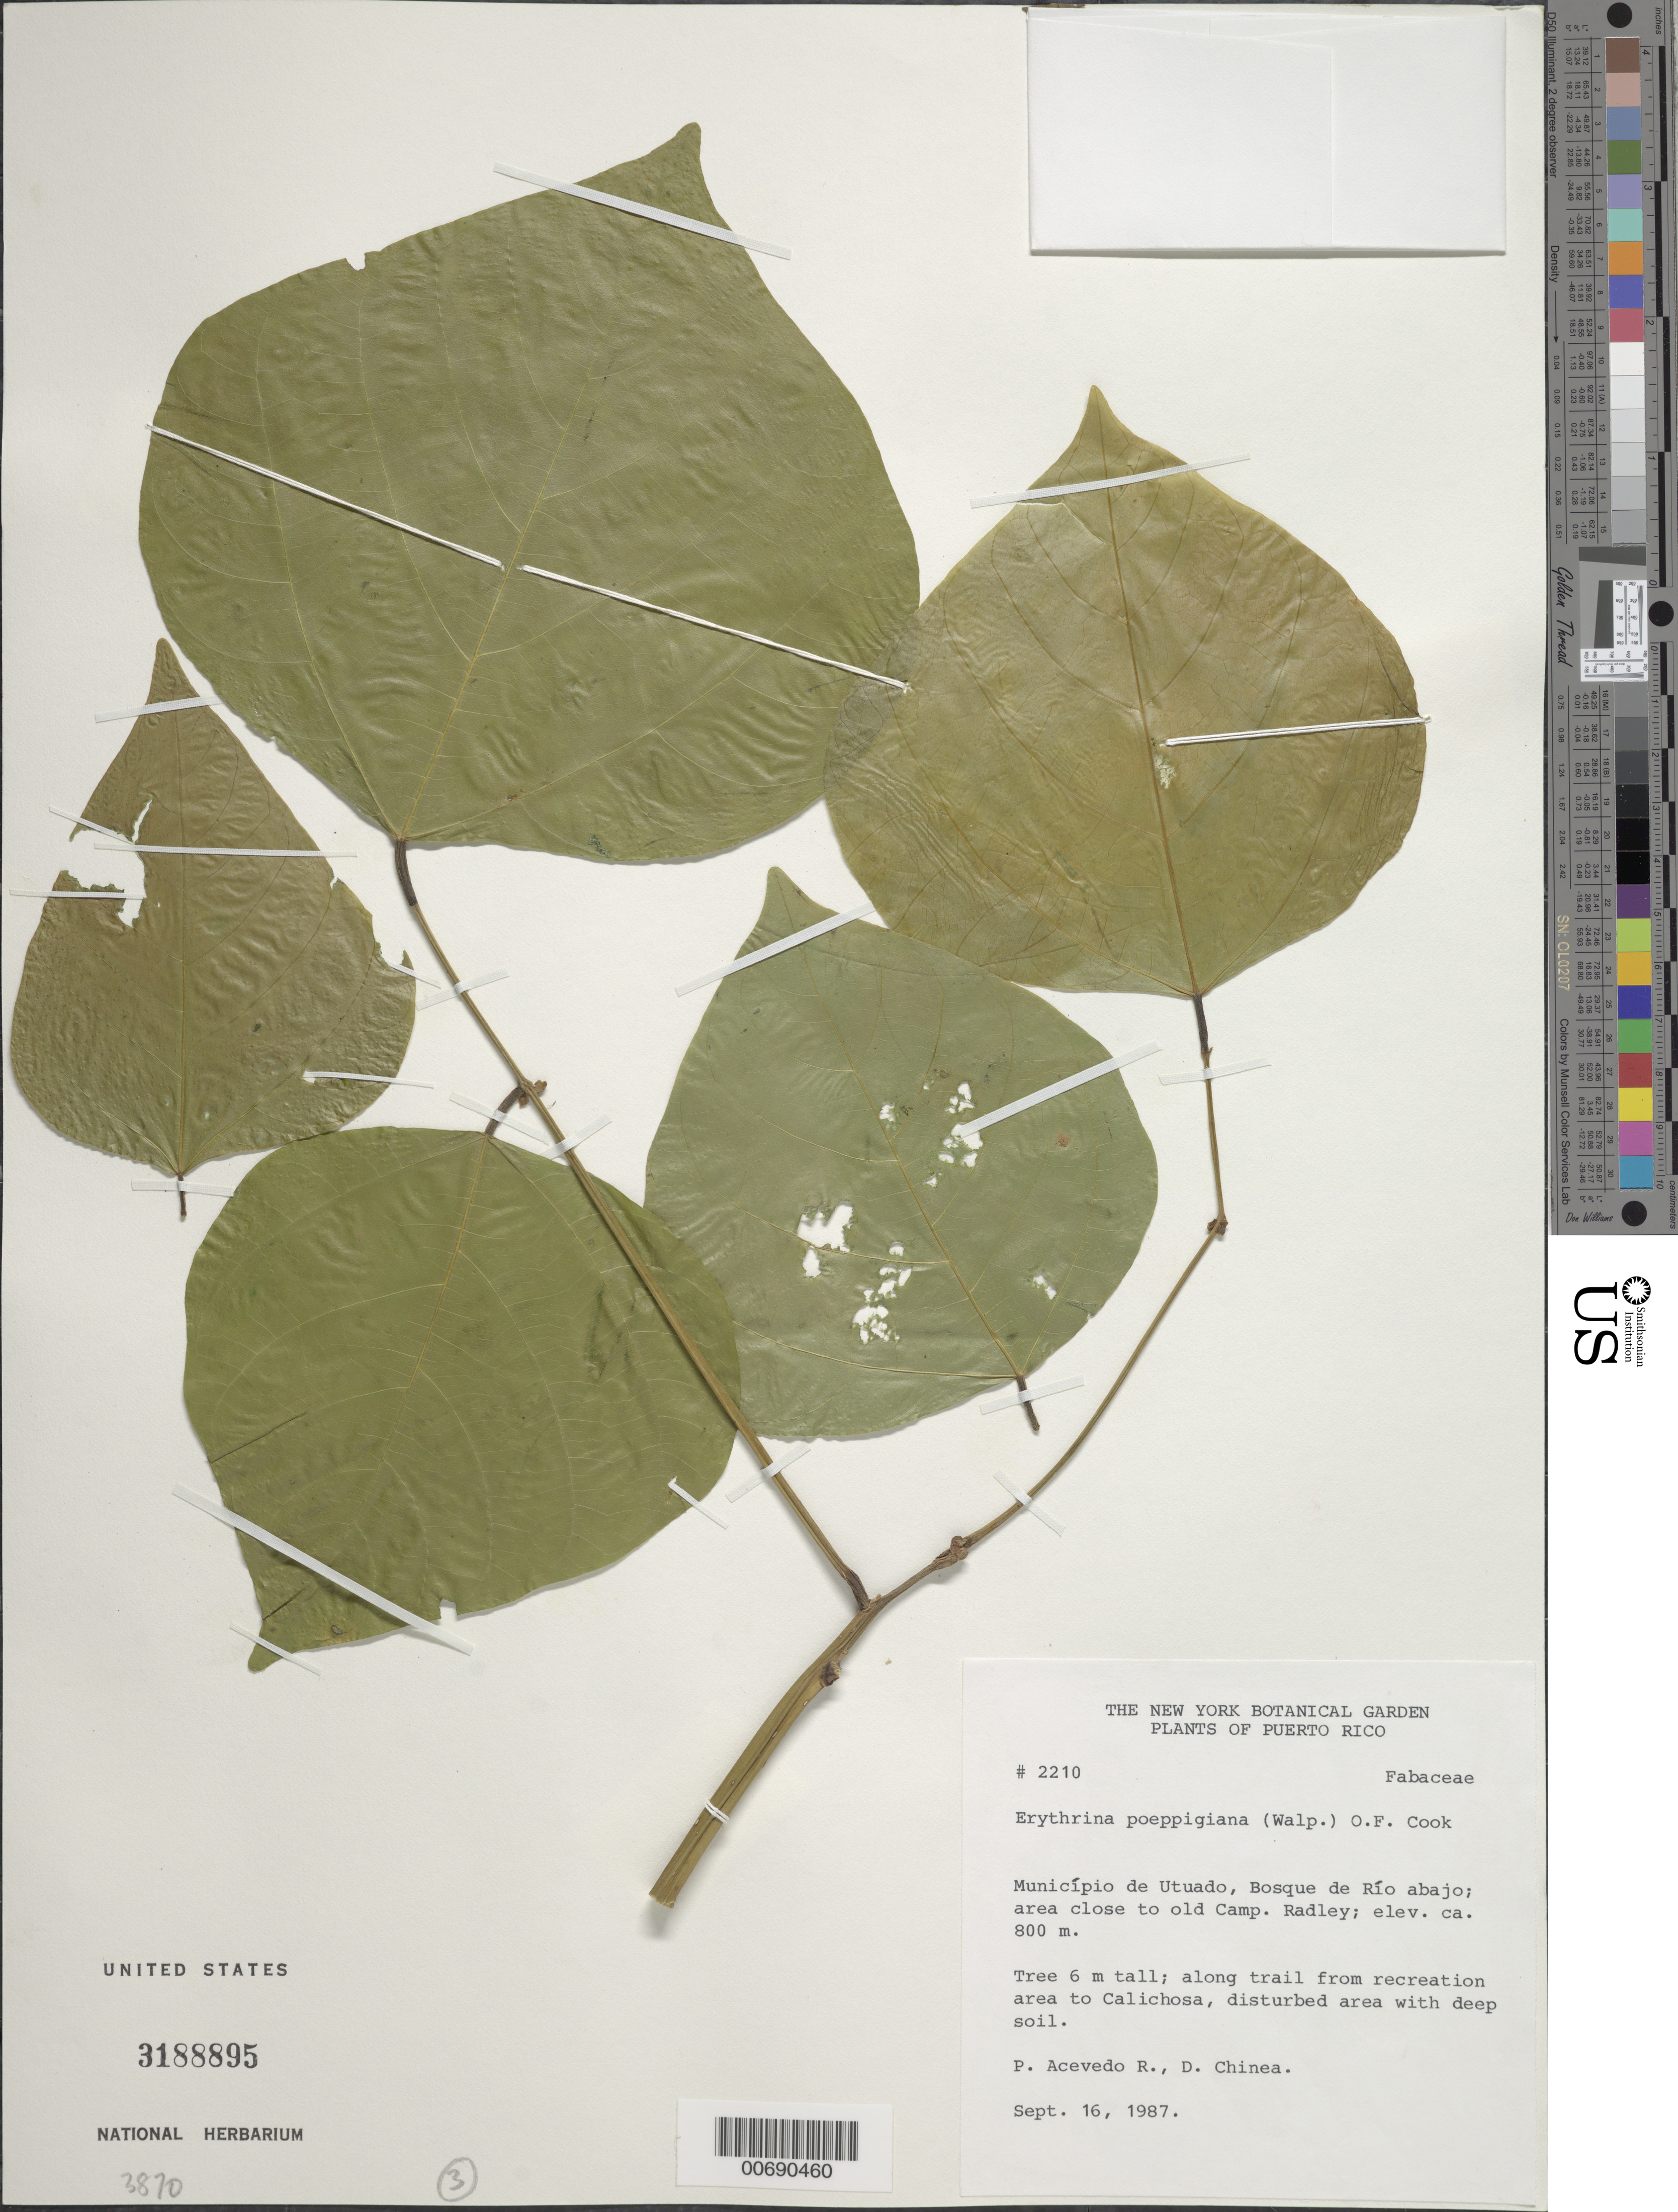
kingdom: Plantae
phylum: Tracheophyta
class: Magnoliopsida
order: Fabales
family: Fabaceae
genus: Erythrina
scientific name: Erythrina poeppigiana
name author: (Walp.) O.F. Cook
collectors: P. Acevedo-Rodr. & D. Chinea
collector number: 2210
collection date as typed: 10 Sep 1987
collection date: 1987-09-10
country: Puerto Rico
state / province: Arecibo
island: Puerto Rico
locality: Arecibo; Bosque de Río Abajo, Camp Radley.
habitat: Area adjacent to camp.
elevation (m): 300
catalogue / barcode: US 3188895